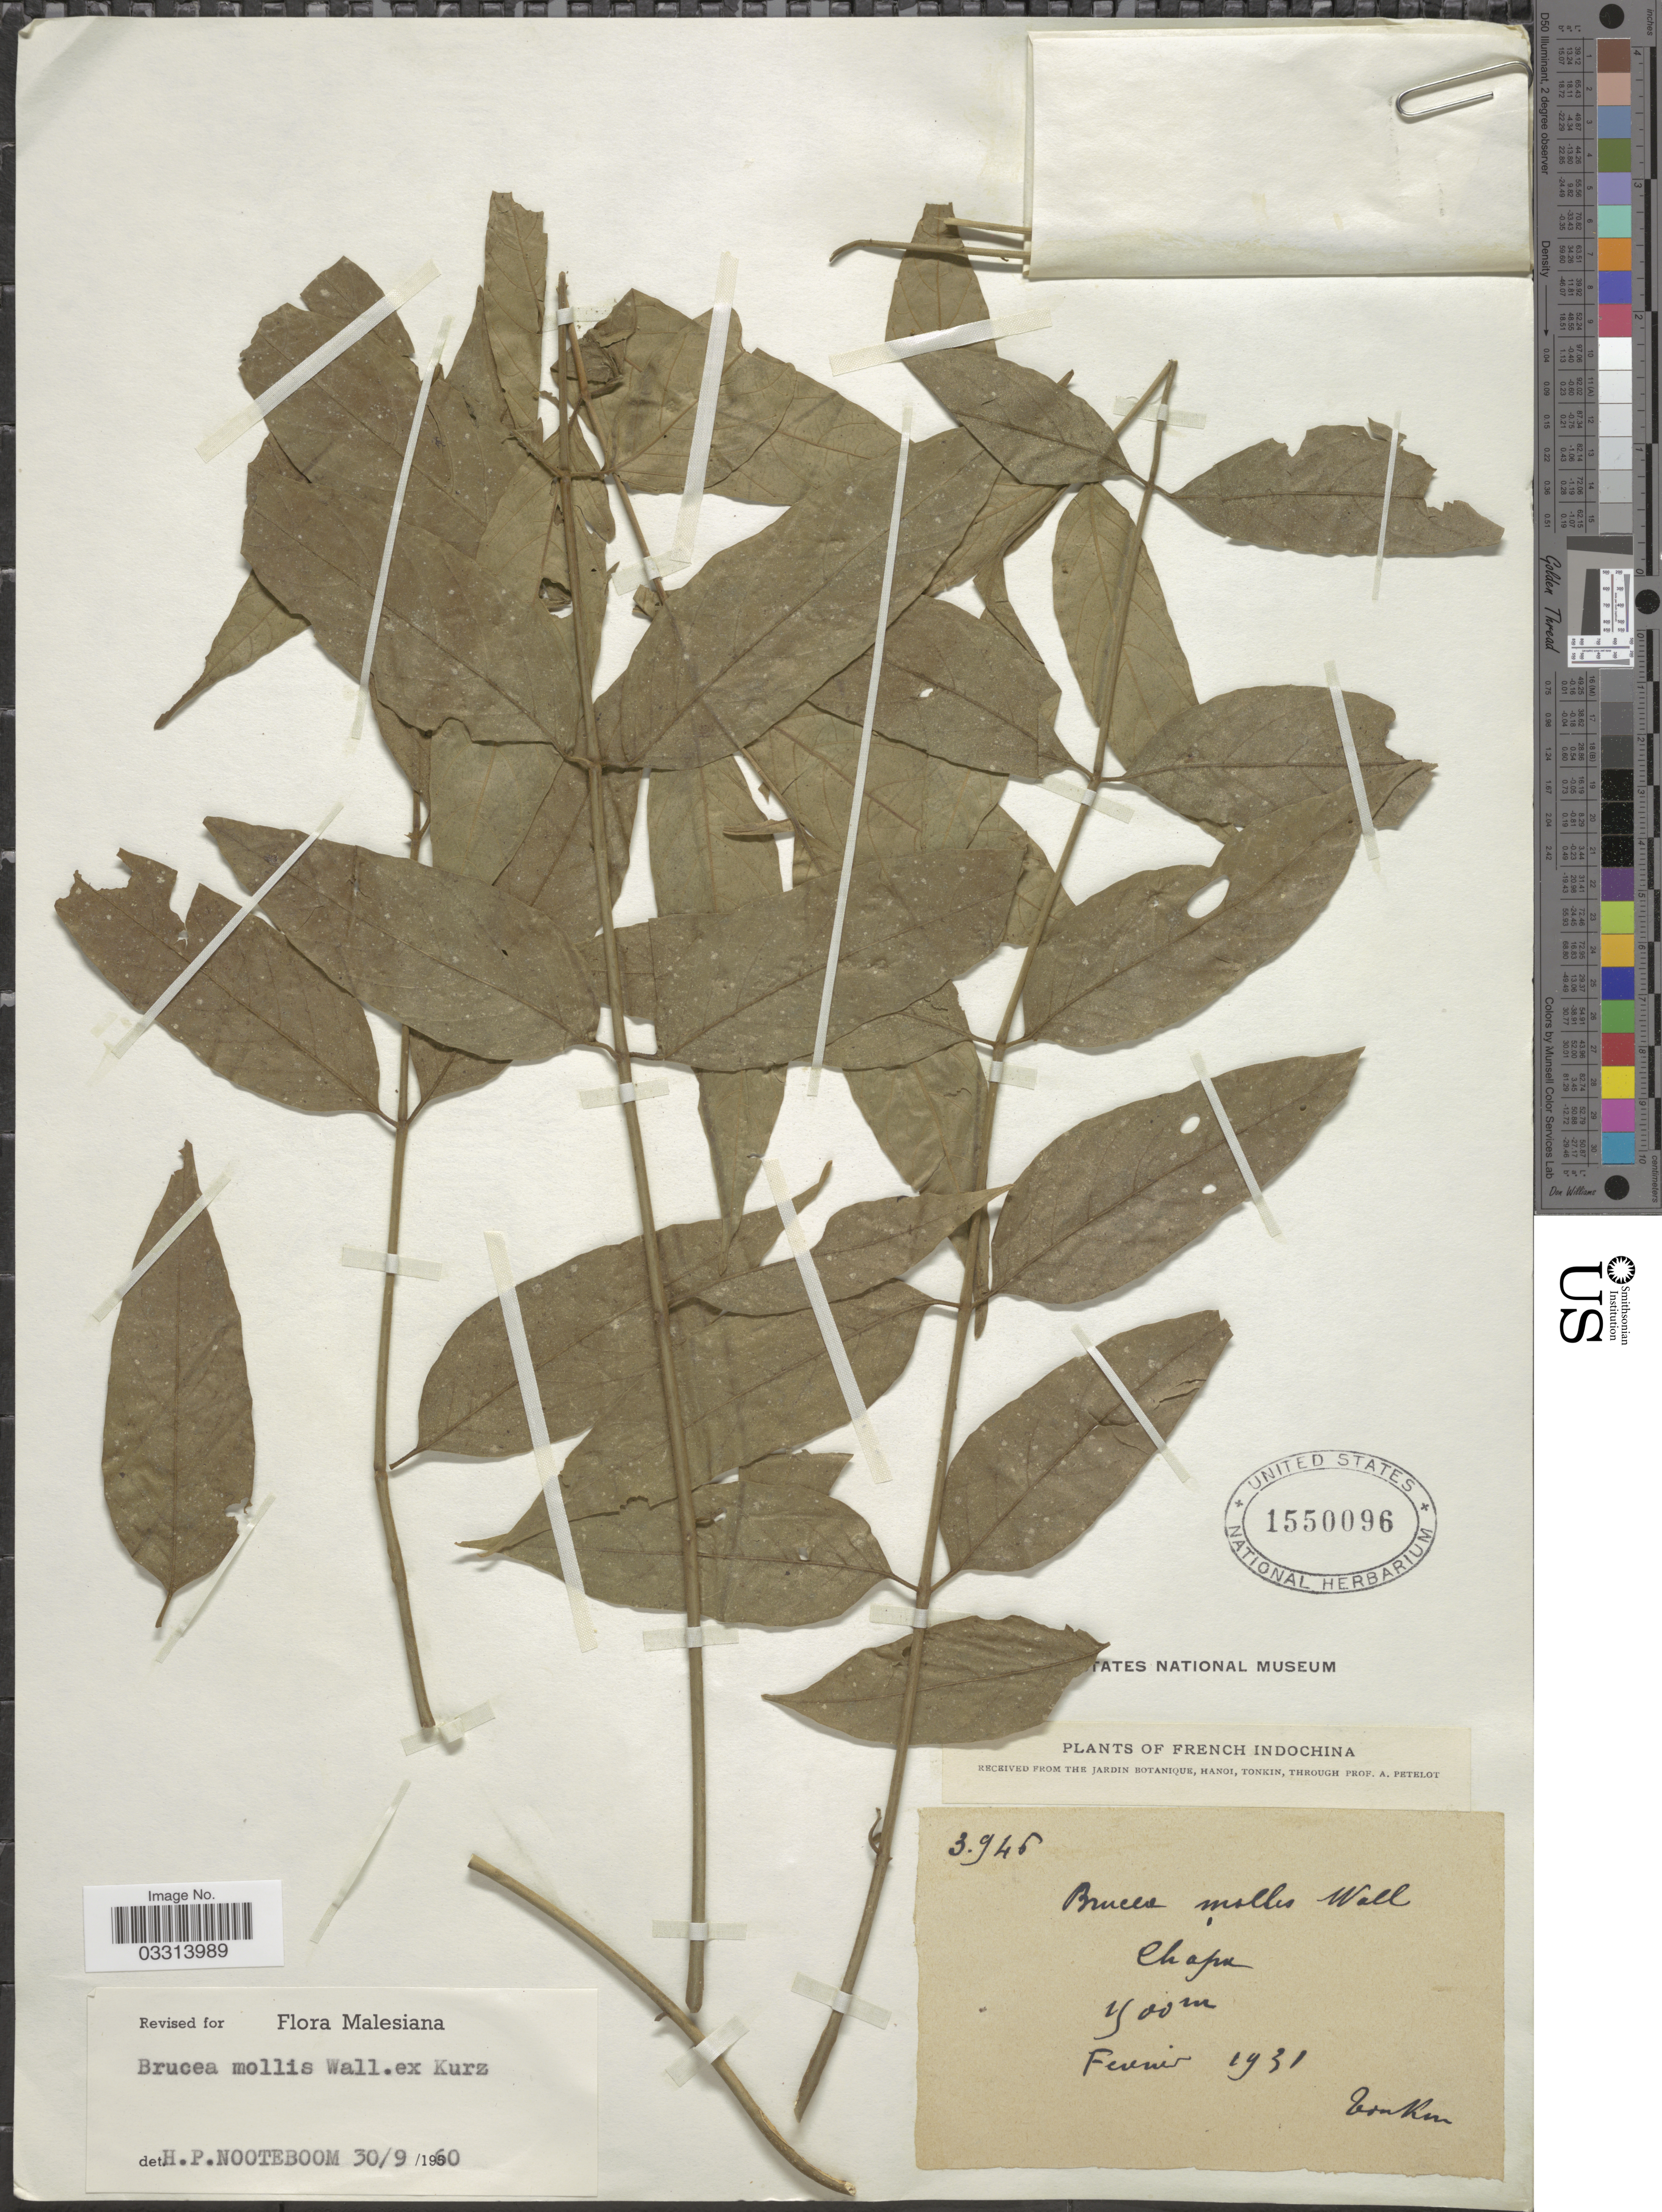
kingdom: Plantae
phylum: Tracheophyta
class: Magnoliopsida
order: Sapindales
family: Simaroubaceae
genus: Brucea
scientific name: Brucea mollis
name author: Wall. ex Kurz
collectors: A. Petelot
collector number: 3946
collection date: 1931-02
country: Vietnam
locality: French Indochina. Chapa.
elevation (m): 900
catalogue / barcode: US 1550096